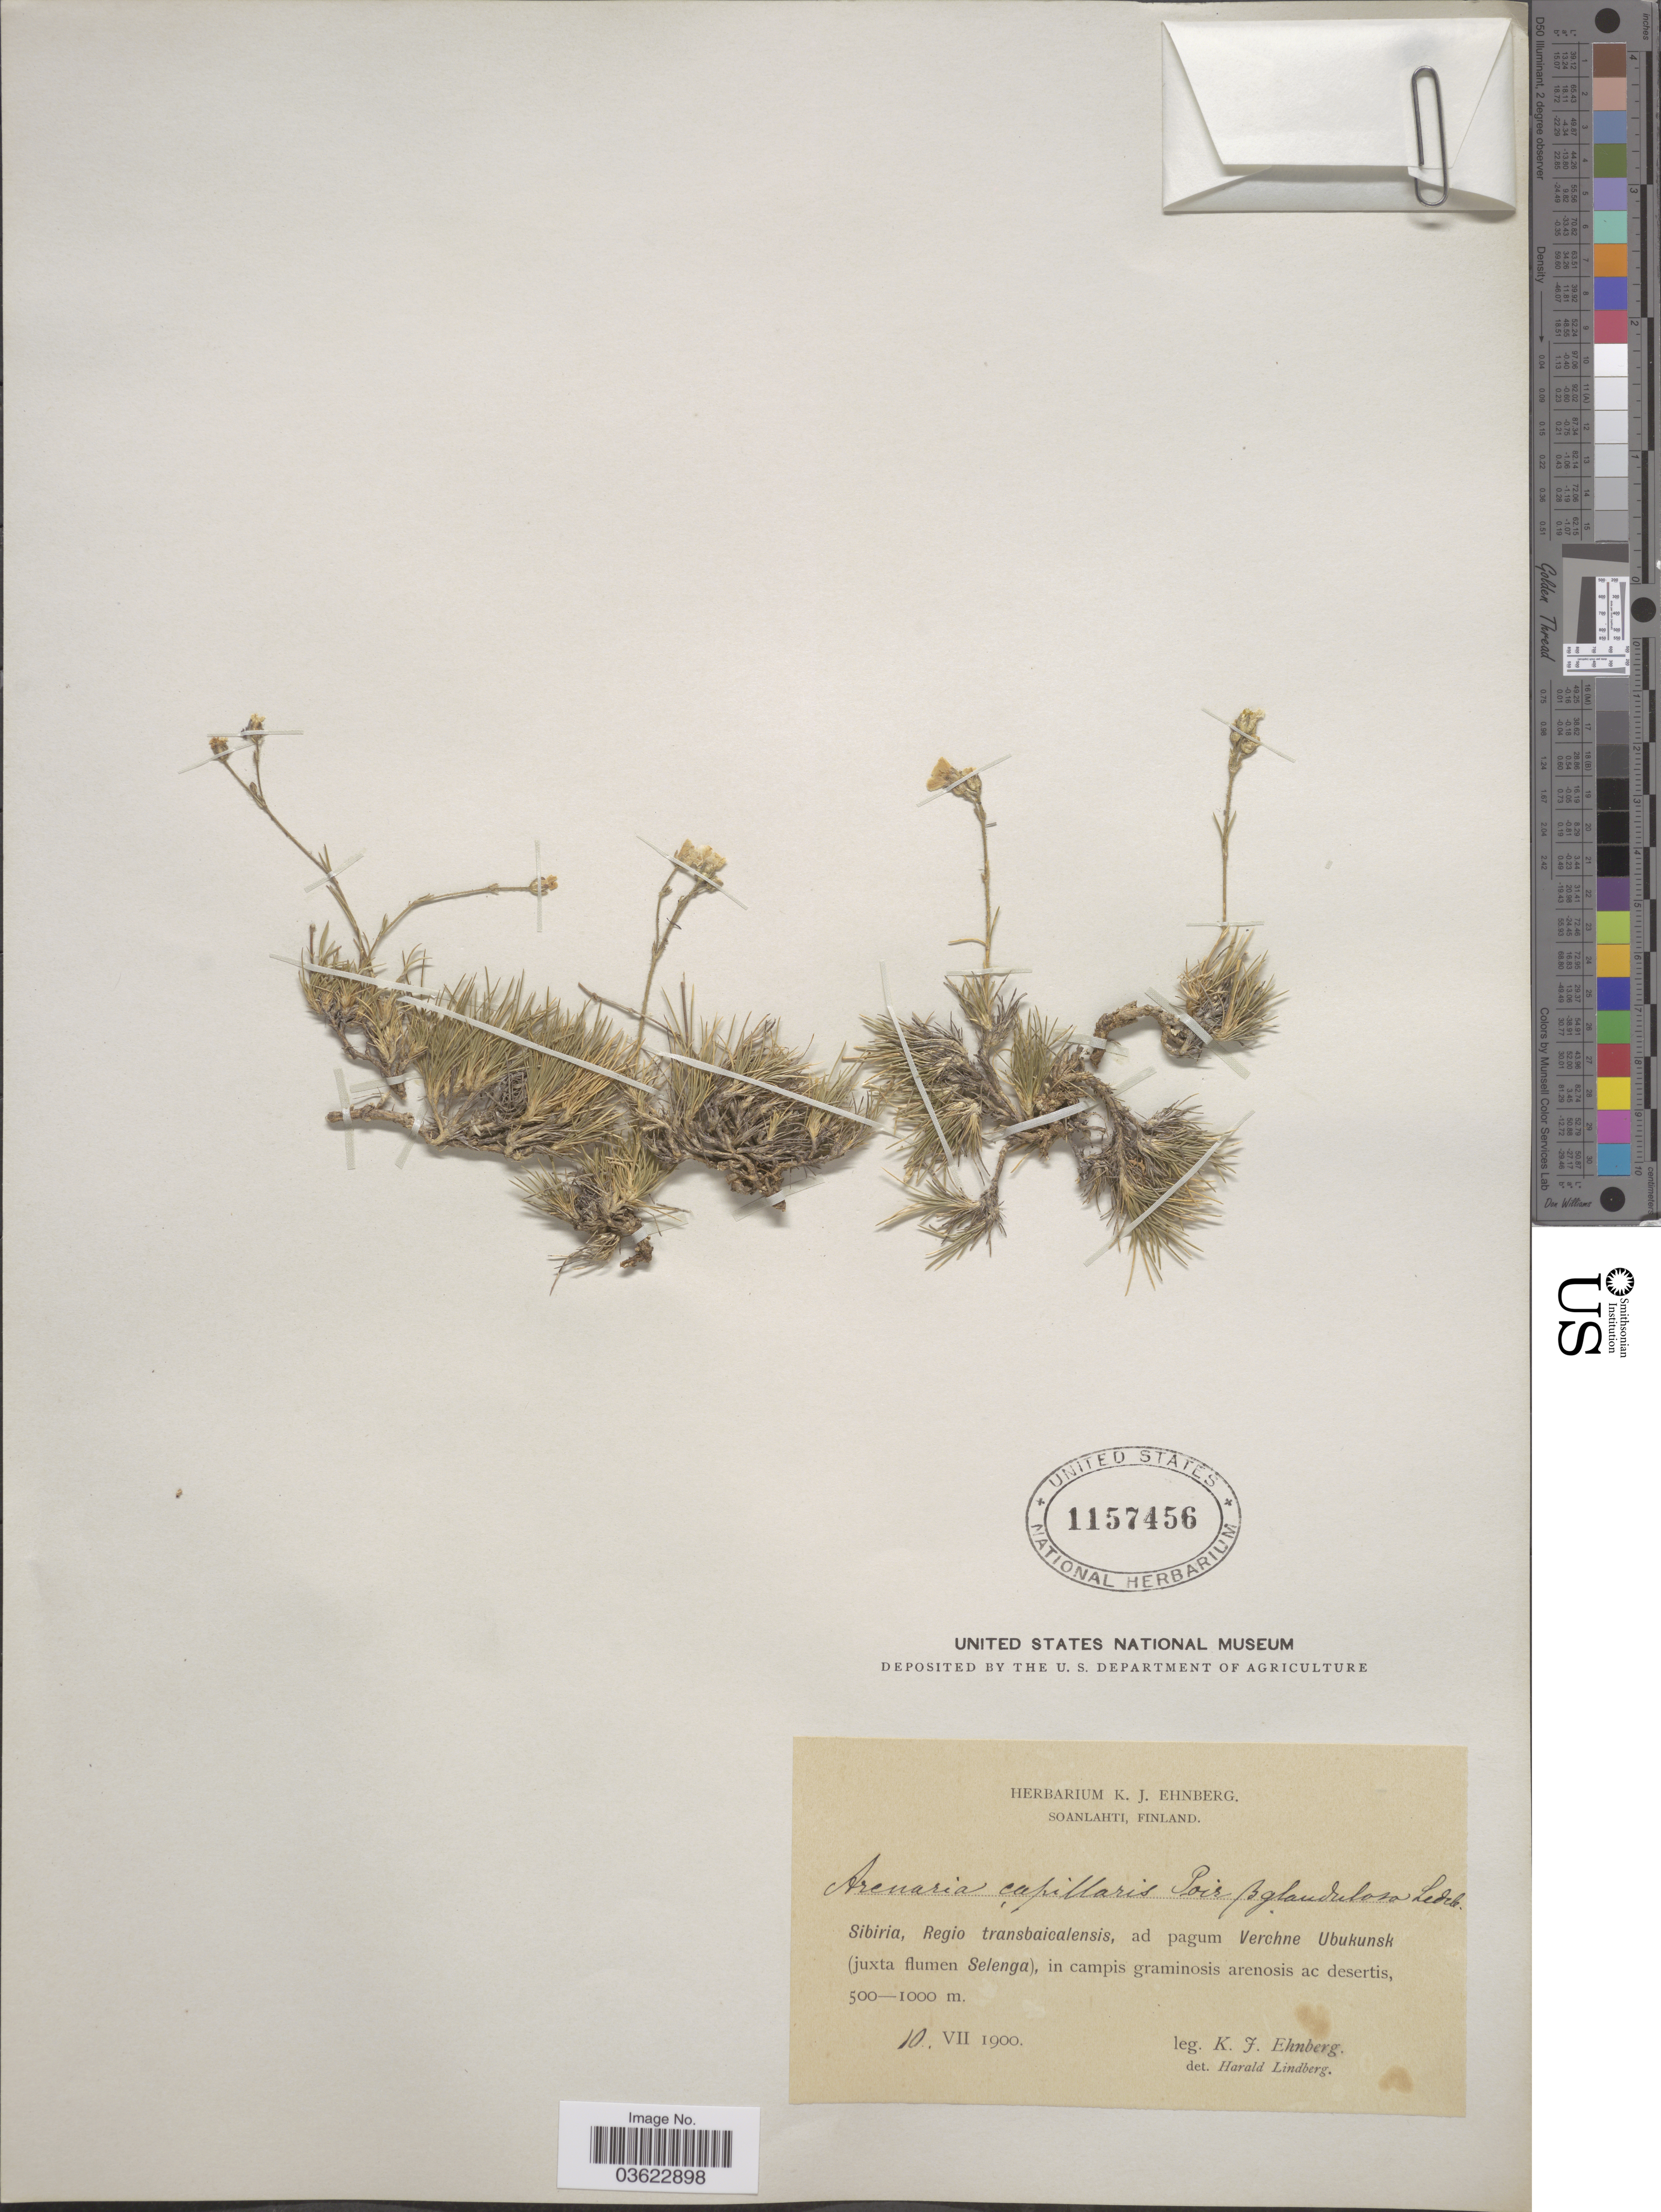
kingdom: Plantae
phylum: Tracheophyta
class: Magnoliopsida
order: Caryophyllales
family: Caryophyllaceae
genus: Eremogone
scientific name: Eremogone formosa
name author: (Fisch. ex Ser.) Fenzl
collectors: K. Ehnberg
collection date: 1900-07-10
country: Russian Federation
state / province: Buryatia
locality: Sibiria, Regio transbaicalensis, ad pagum Verchne Ubukunsk (juxta flumen Selenga), in campis graminosis arenosis ac desertis.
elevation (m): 500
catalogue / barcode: US 1157456